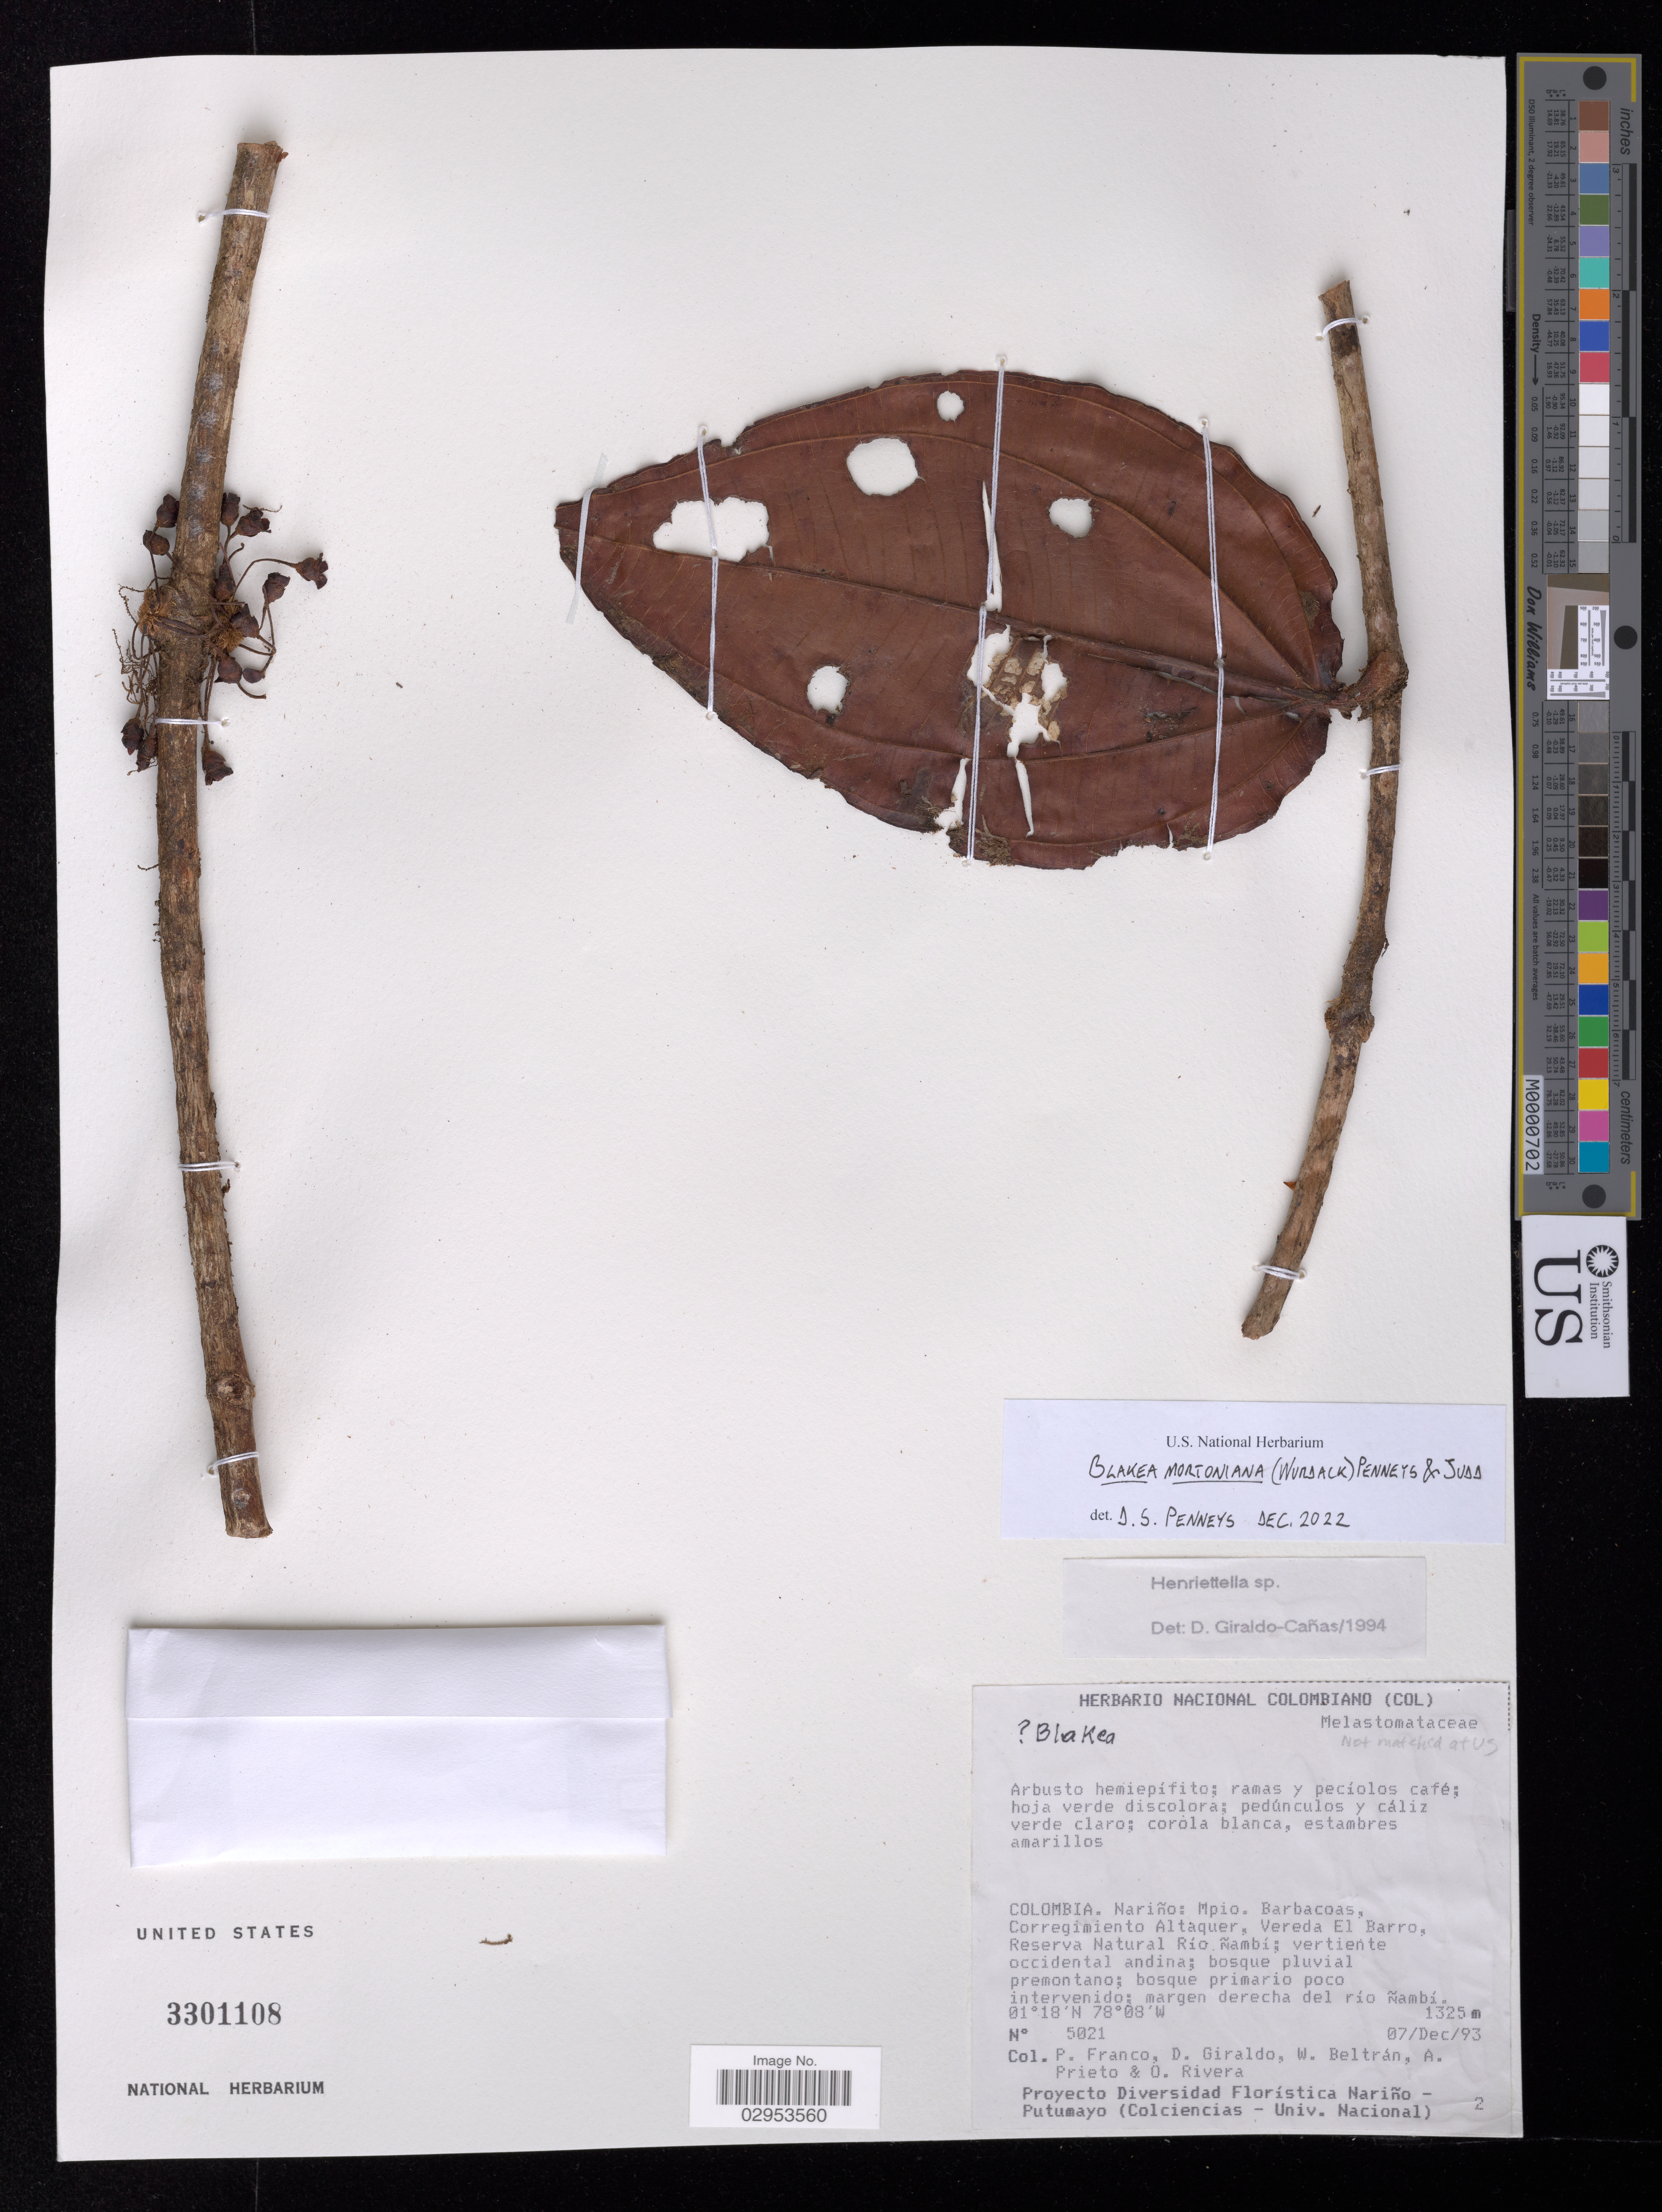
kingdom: Plantae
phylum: Tracheophyta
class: Magnoliopsida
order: Myrtales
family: Melastomataceae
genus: Blakea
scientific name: Blakea mortoniana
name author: (Wurdack) Penneys & Judd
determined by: Penneys, D. S.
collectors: P. Franco, D. Giraldo, W. Beltran, A. Prieto & O. Rivera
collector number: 5021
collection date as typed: Transcribed d/m/y: 5/12/93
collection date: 1993-12-07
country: Colombia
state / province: Nariño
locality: Mpio. Barbacoas. Corregimiento Altaquer, Vereda El Barro, Reserva Natural Río Ñambi; vertiente occidental andina.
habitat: Bosque pluvial premontano; bosque primario poco intervenido; margen derecha del rio Nambi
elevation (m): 1325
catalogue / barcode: US 3301108